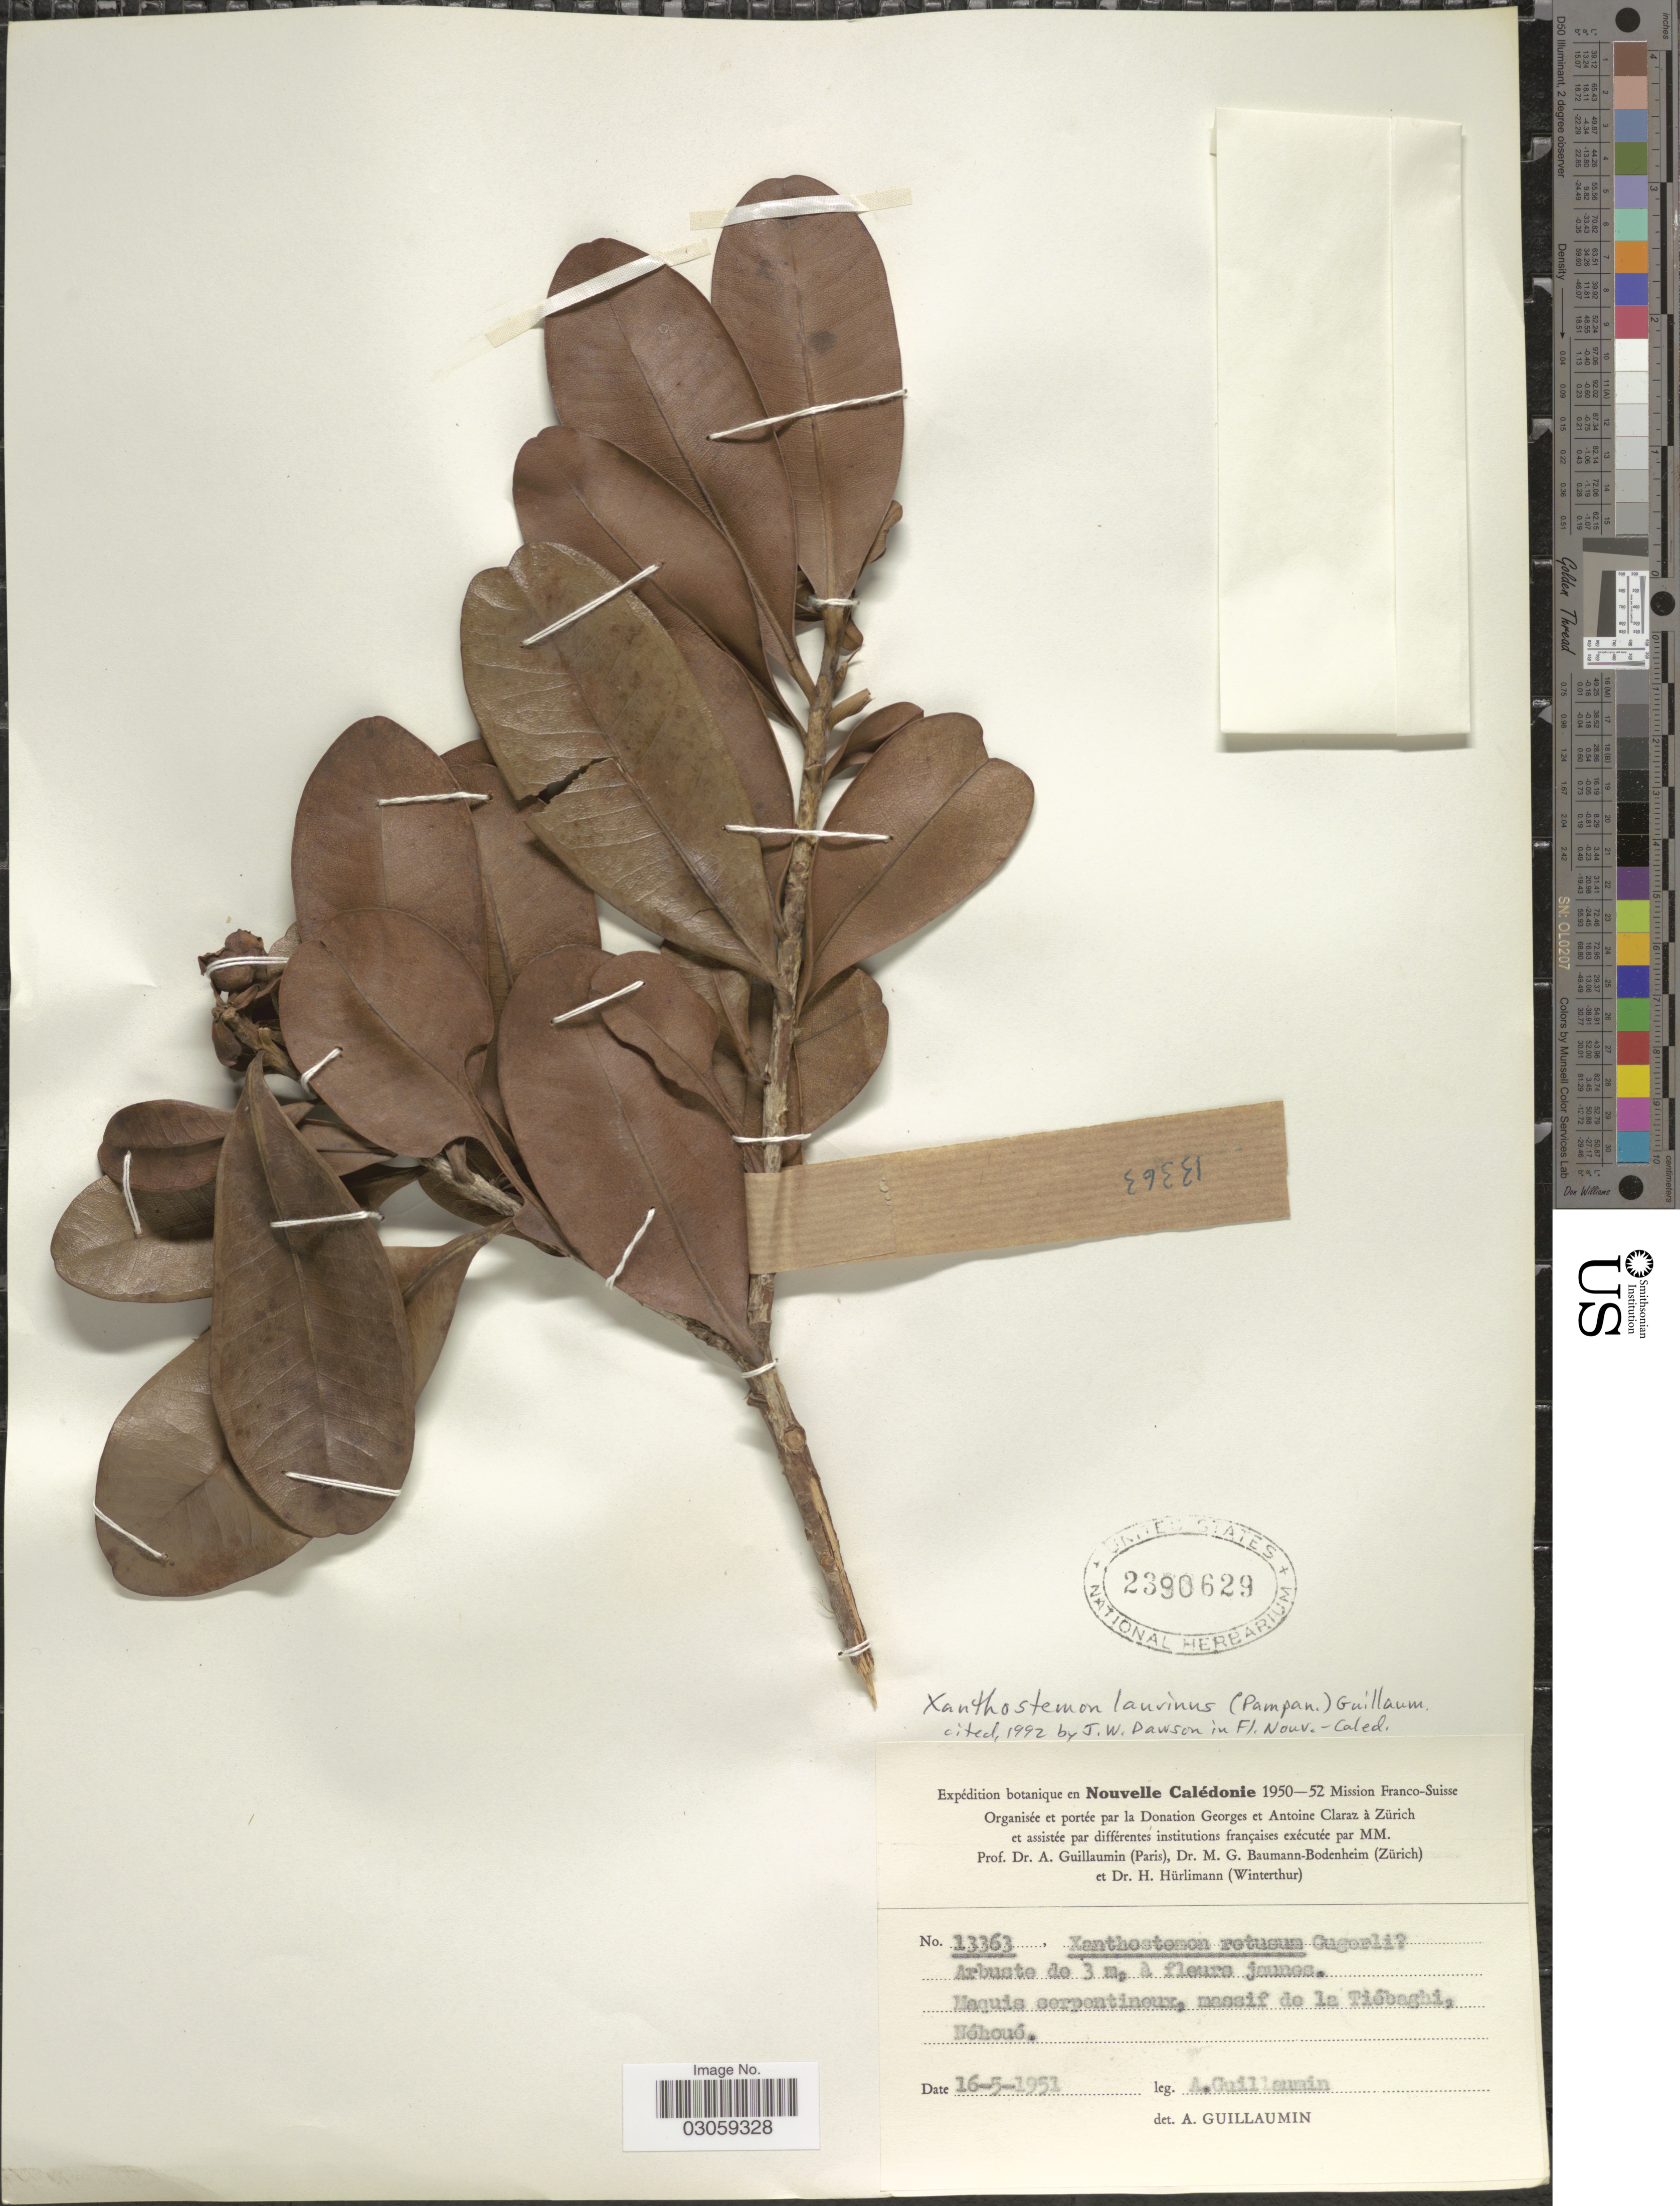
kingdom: Plantae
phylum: Tracheophyta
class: Magnoliopsida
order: Myrtales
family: Myrtaceae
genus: Xanthostemon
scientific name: Xanthostemon laurinus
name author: (Pamp.) Guillaumin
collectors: A. Guillaumin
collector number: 13363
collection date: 1951-05-16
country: New Caledonia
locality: En Nouvelle Calédonie. Maquis serpentineux, massif de la Tiébaghi, Néhoué.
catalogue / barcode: US 2390629